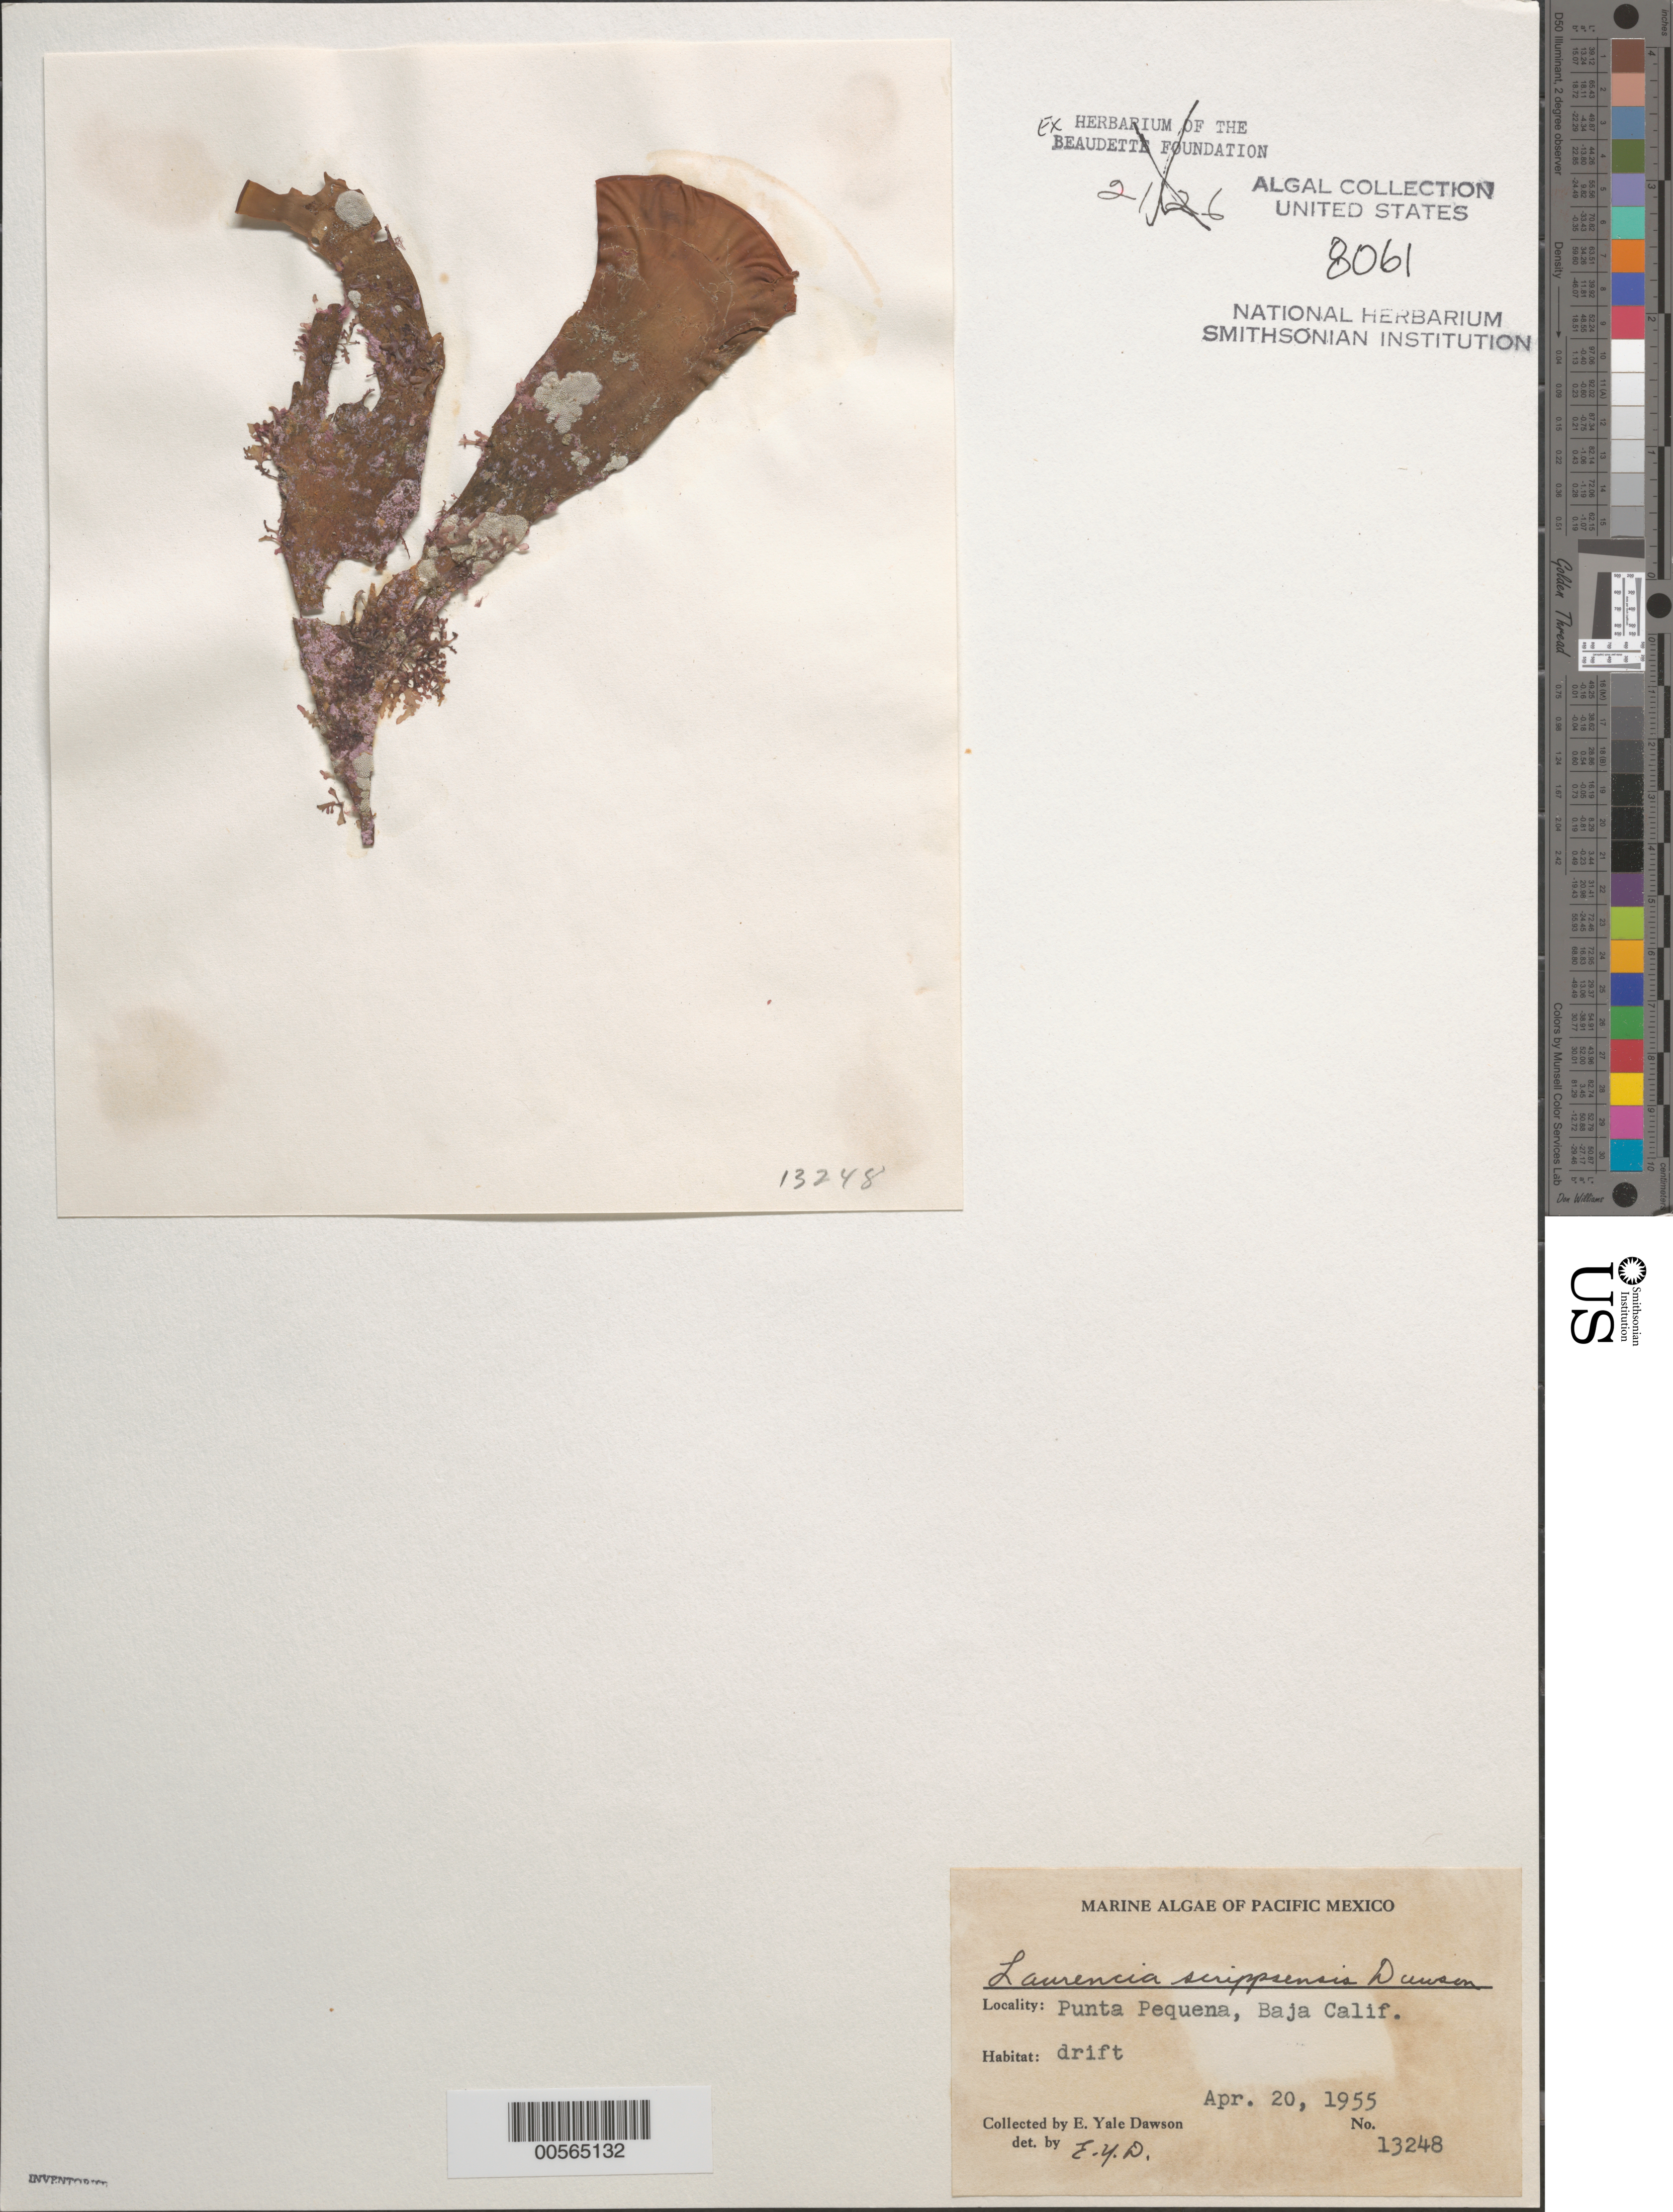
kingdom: Plantae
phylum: Rhodophyta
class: Florideophyceae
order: Ceramiales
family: Rhodomelaceae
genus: Osmundea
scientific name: Osmundea crispa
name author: (Hollenb.) K.W. Nam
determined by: Algae name updating Project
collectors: E. Y. Dawson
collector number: EYD 13248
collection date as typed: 20 Apr 1955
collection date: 1955-04-20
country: Mexico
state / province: Baja California Sur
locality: Punta Pequena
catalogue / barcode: US 8061